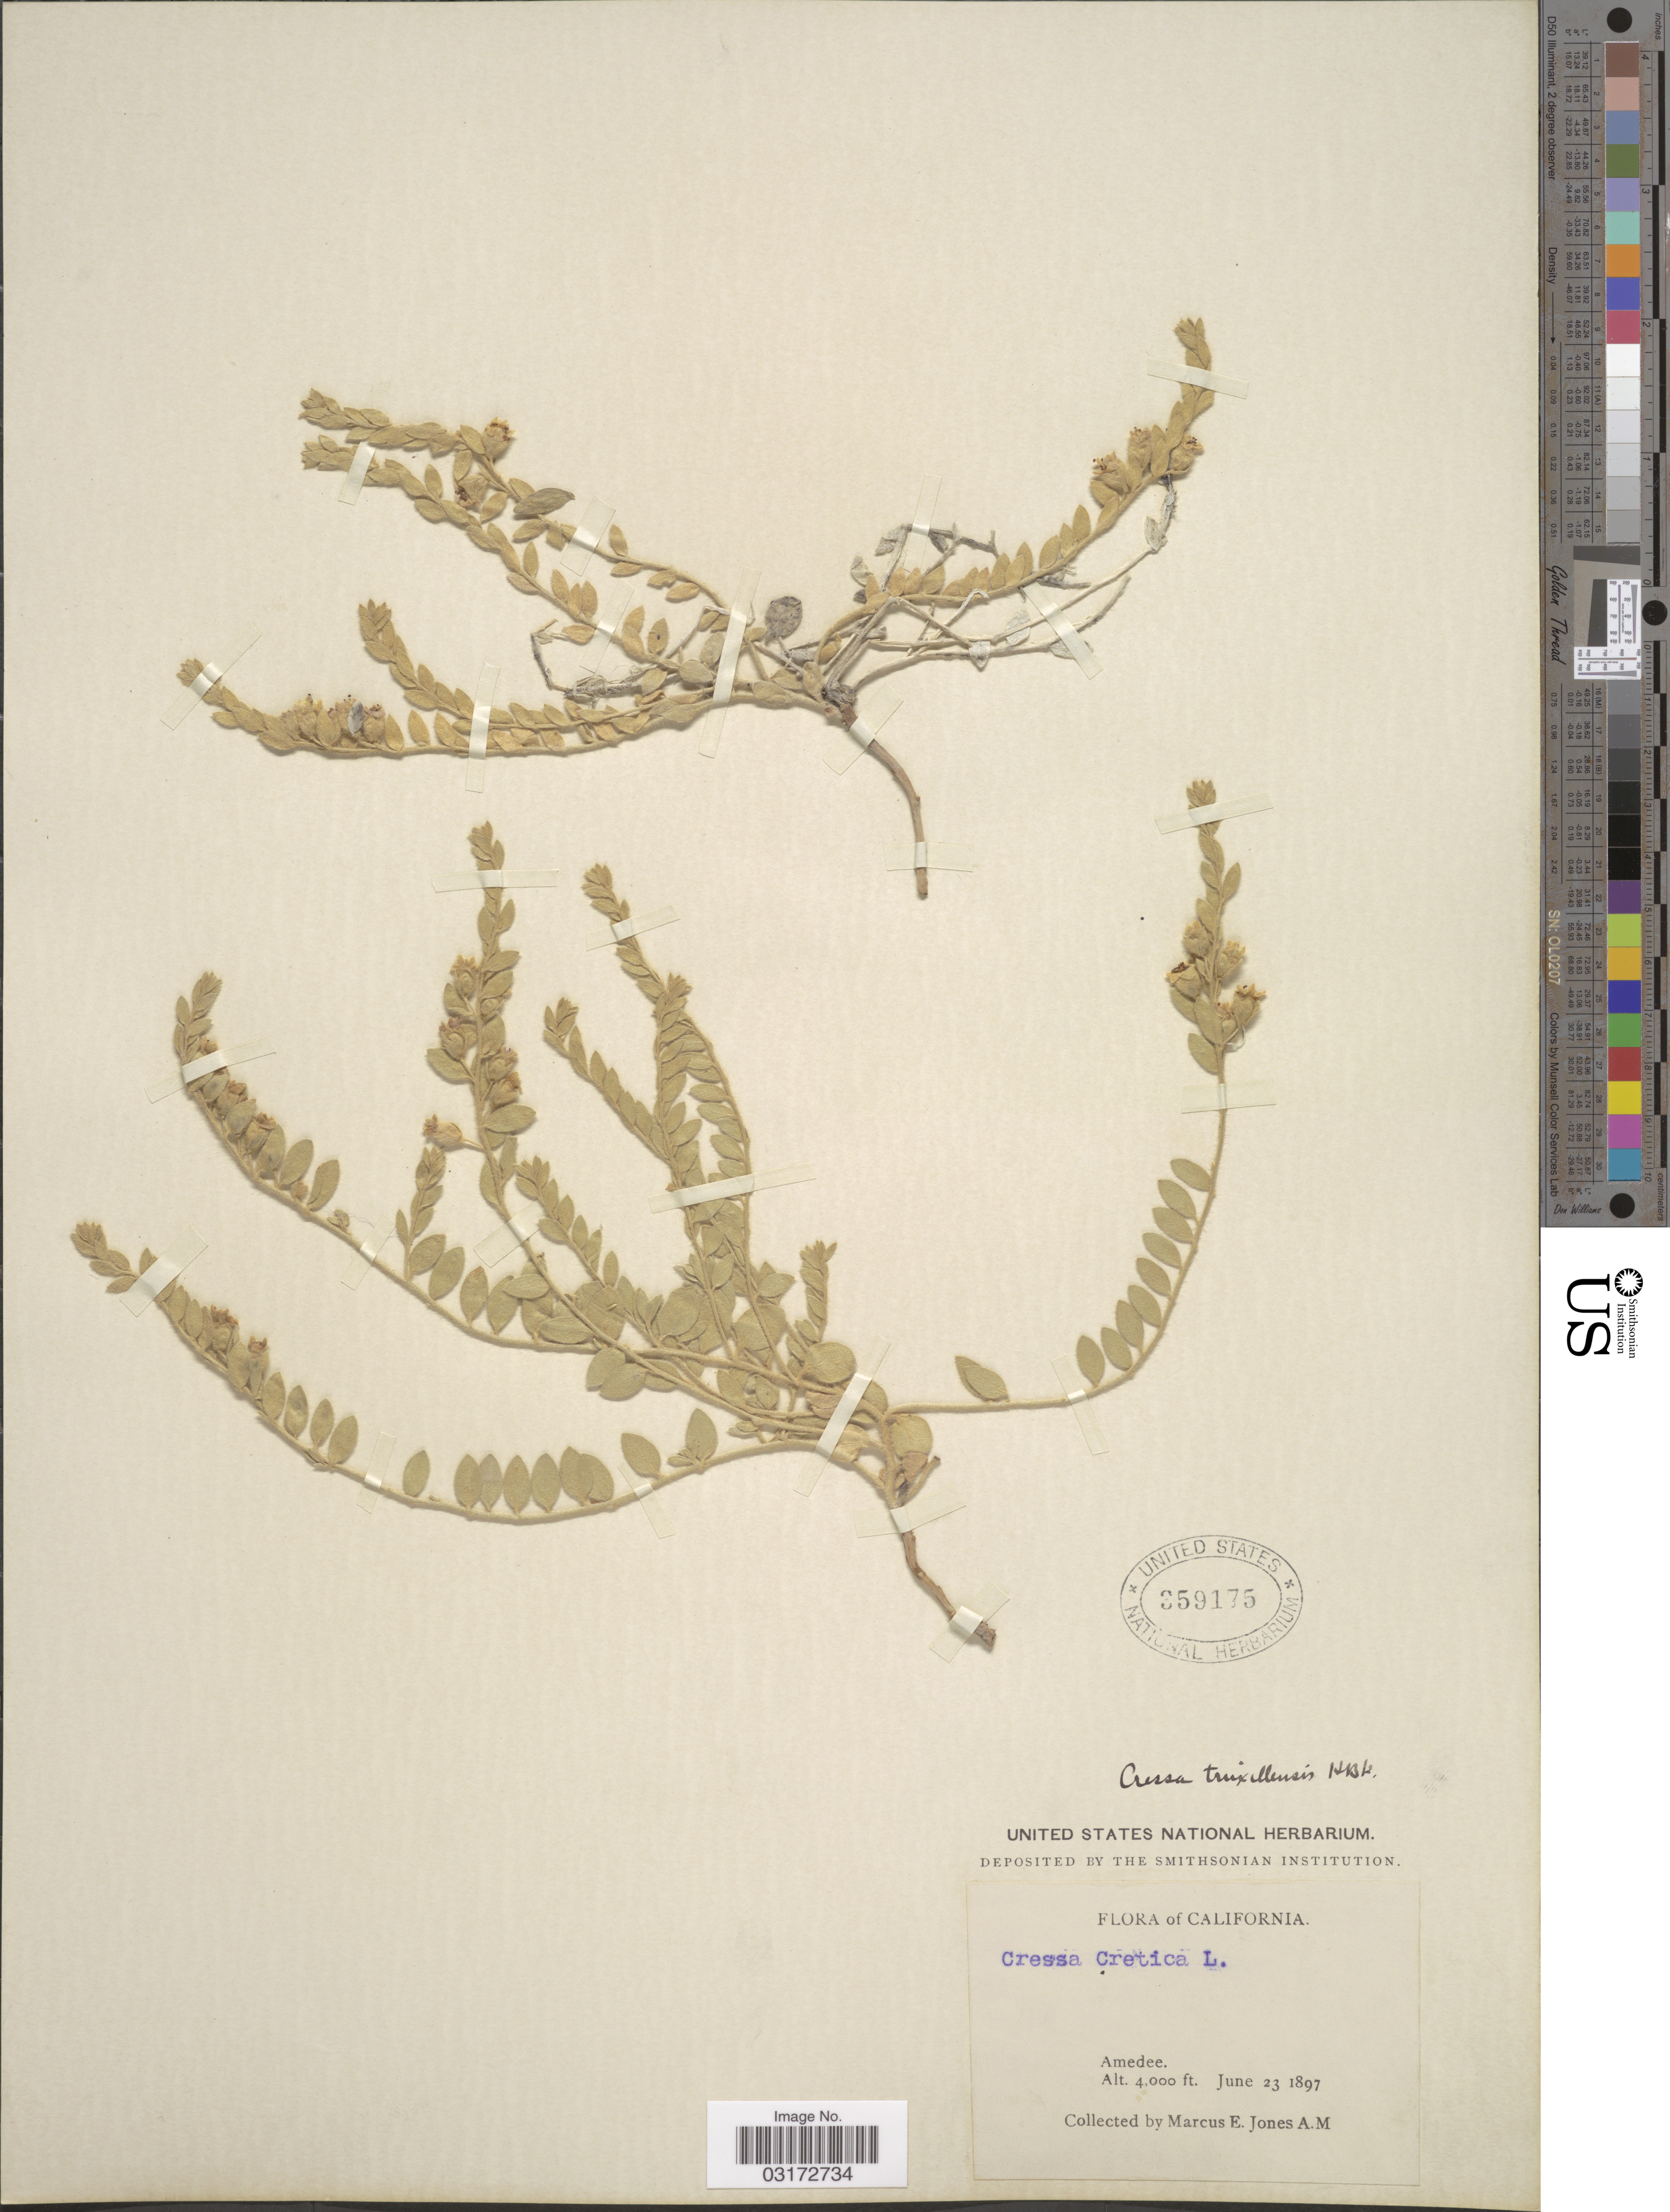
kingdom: Plantae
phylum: Tracheophyta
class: Magnoliopsida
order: Solanales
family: Convolvulaceae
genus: Cressa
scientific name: Cressa truxillensis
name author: Kunth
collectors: M. E. Jones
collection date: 1897-06-23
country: United States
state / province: California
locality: Amedee.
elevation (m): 1219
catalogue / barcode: US 359175